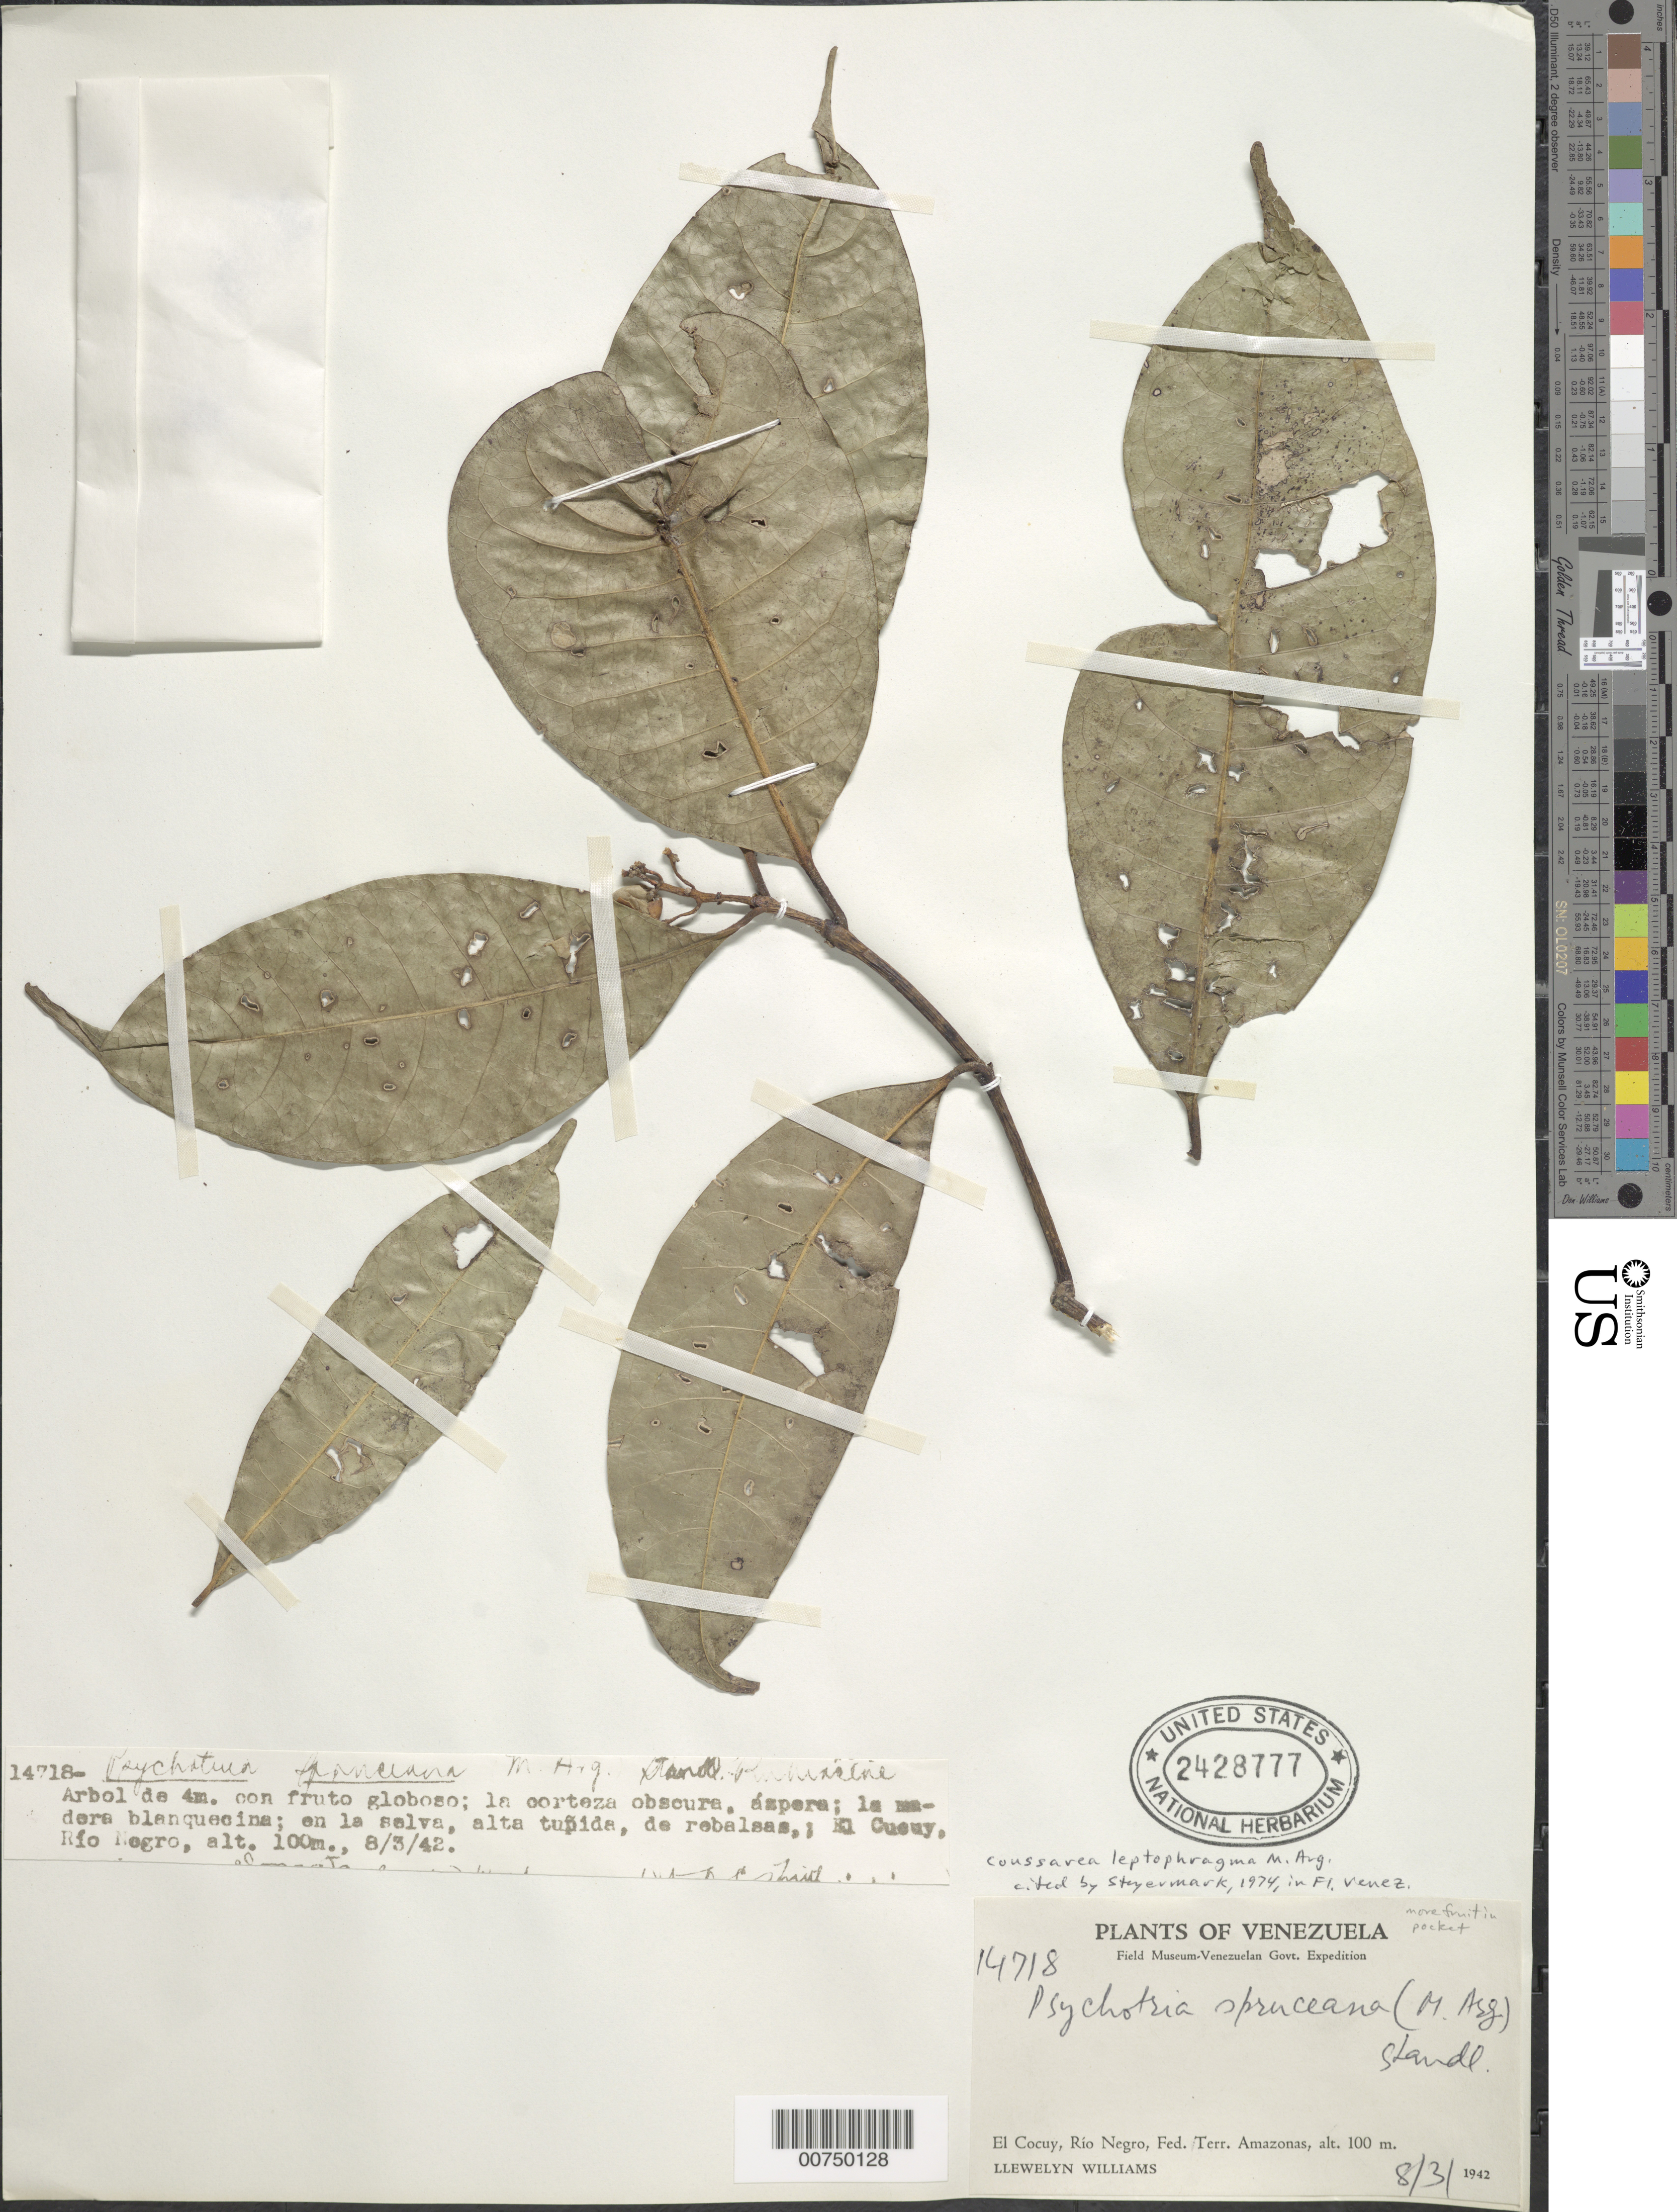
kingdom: Plantae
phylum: Tracheophyta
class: Magnoliopsida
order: Gentianales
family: Rubiaceae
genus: Coussarea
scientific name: Coussarea leptophragma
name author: Müll. Arg.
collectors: Ll. Williams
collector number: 14718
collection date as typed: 8-Mar-42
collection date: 1942-03-08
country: Venezuela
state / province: Amazonas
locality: Cerro Cucuy, Río Negro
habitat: Selva, alta tupida, de rebalsas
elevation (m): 100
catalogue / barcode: US 2428777